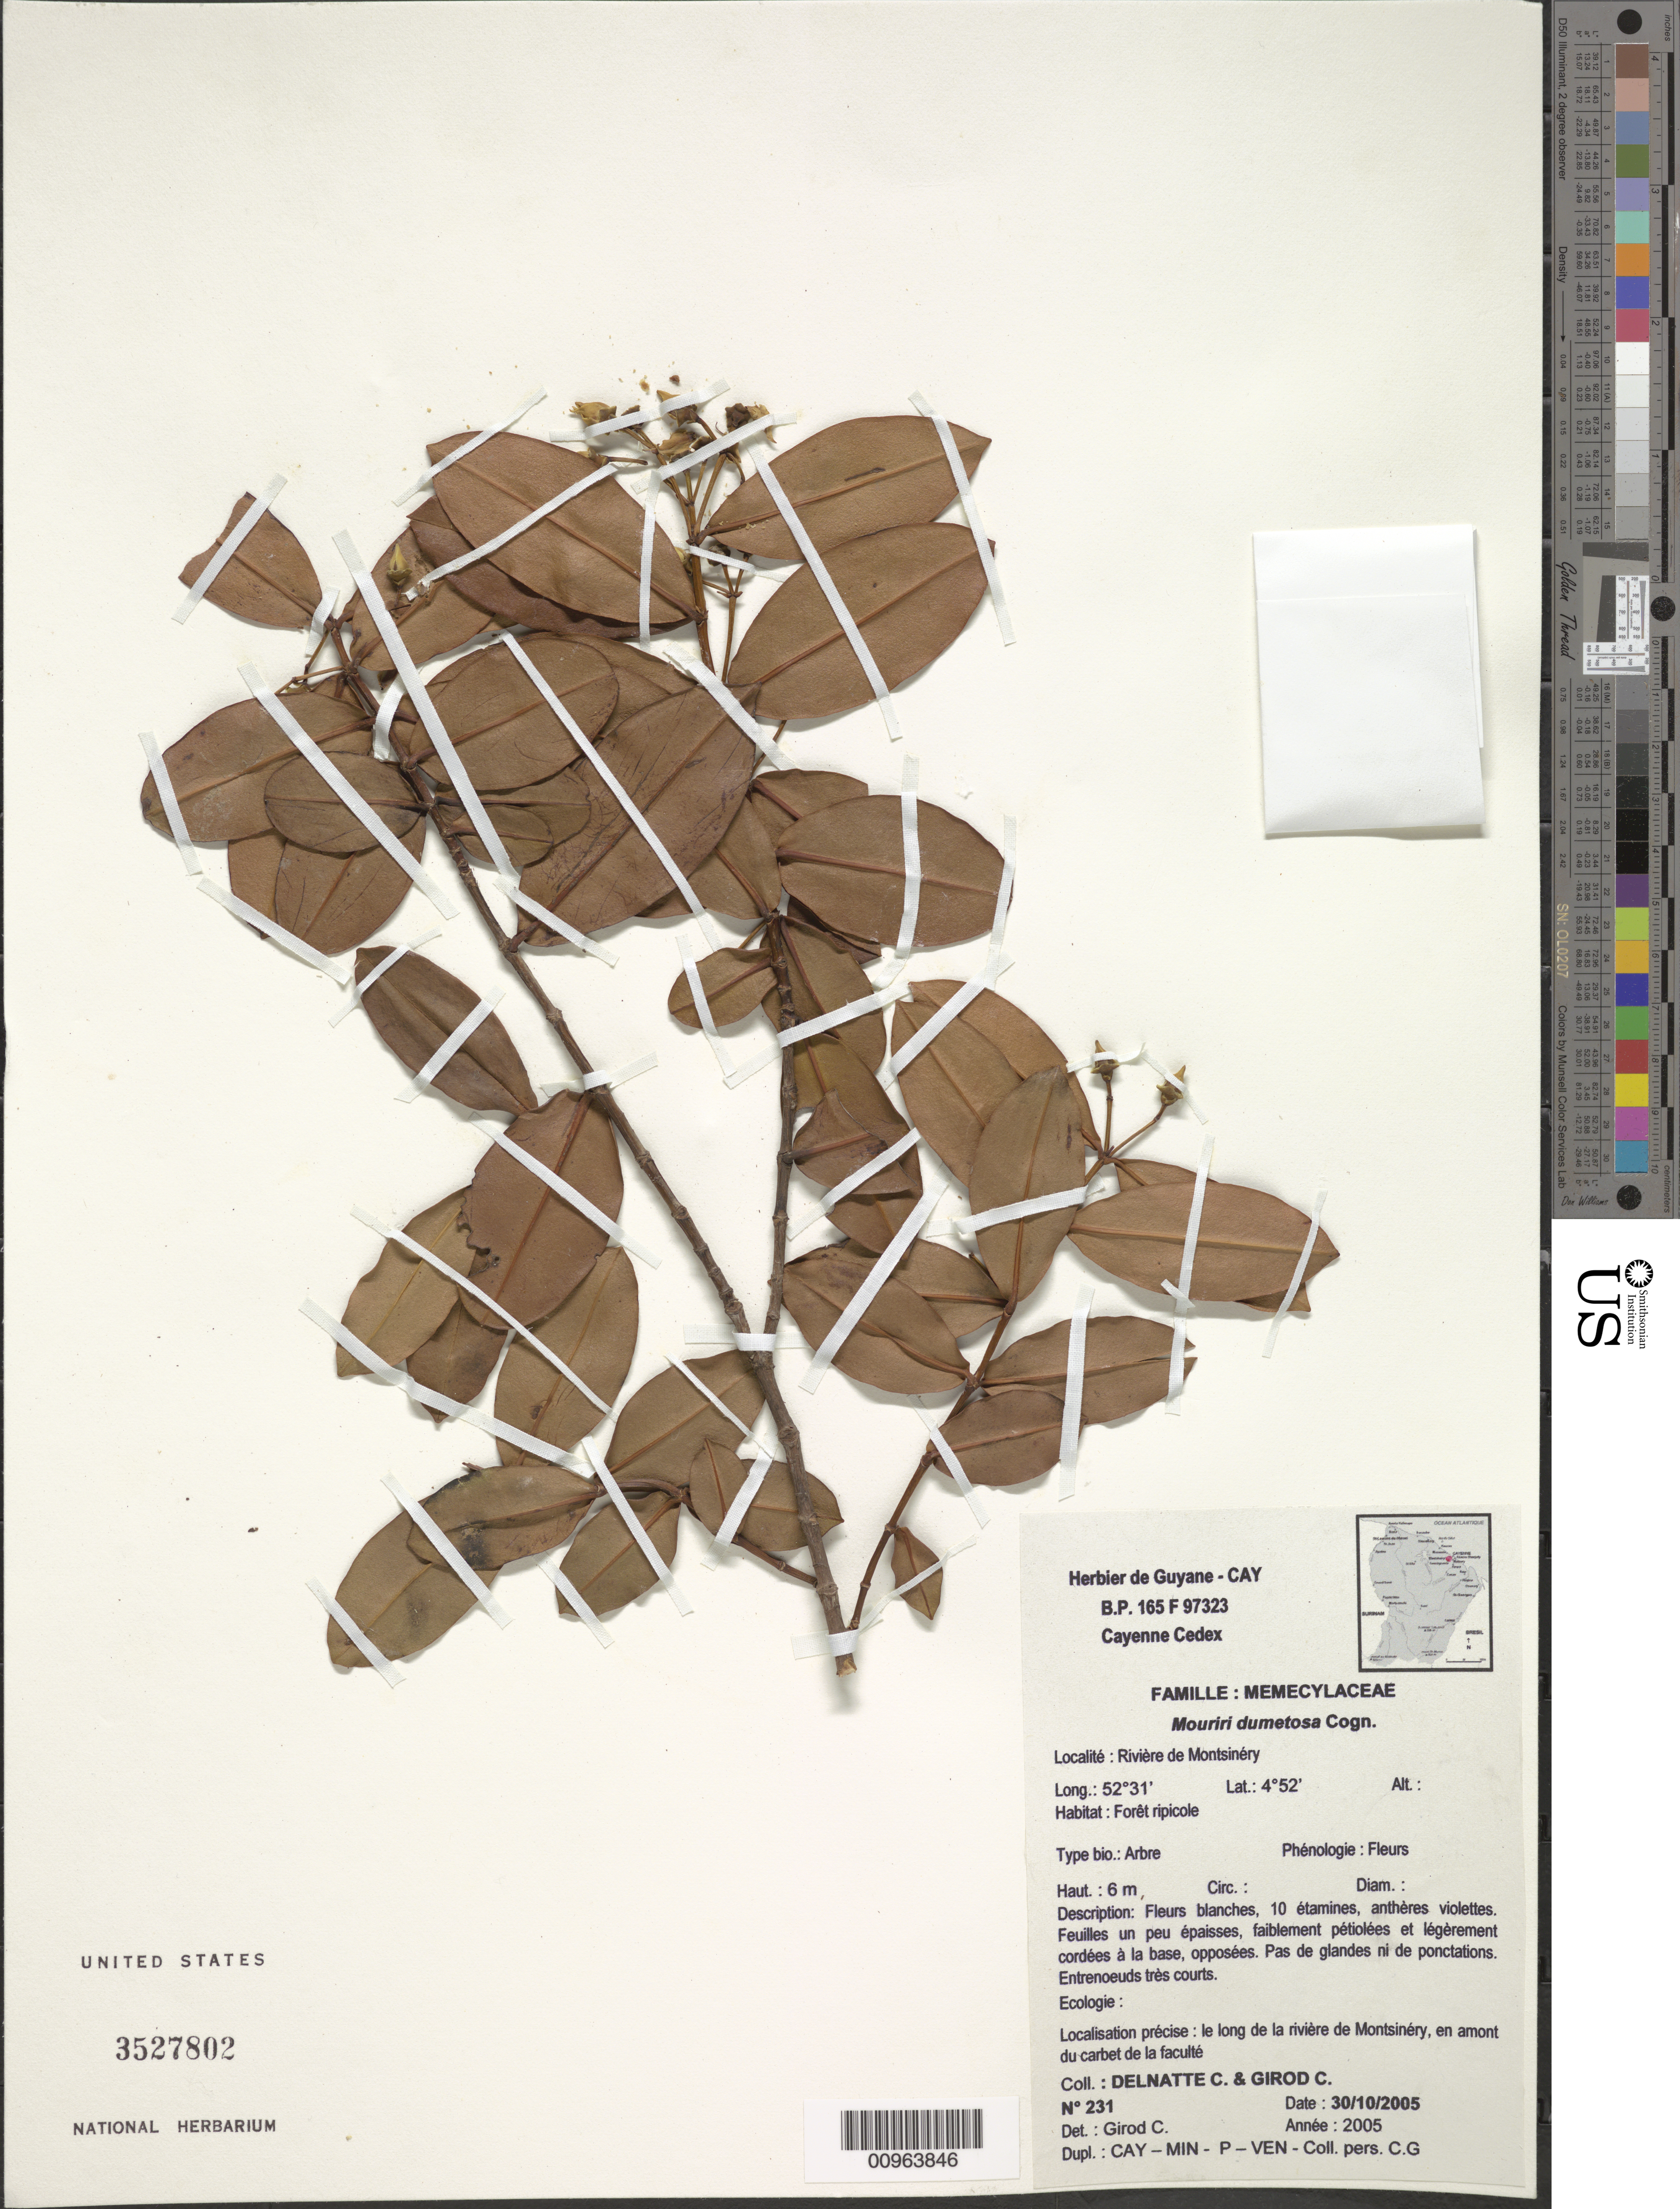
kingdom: Plantae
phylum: Tracheophyta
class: Magnoliopsida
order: Myrtales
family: Melastomataceae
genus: Mouriri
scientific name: Mouriri dumetosa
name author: Cogn.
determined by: Girod, C.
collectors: C. Delnatte & C. Girod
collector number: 231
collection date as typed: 30-Oct-05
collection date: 2005-10-30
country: French Guiana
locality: Riviere de Montsinery; le long de la riviere, en amont du carbet de la faculté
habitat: Foret ripicole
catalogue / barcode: US 3527802